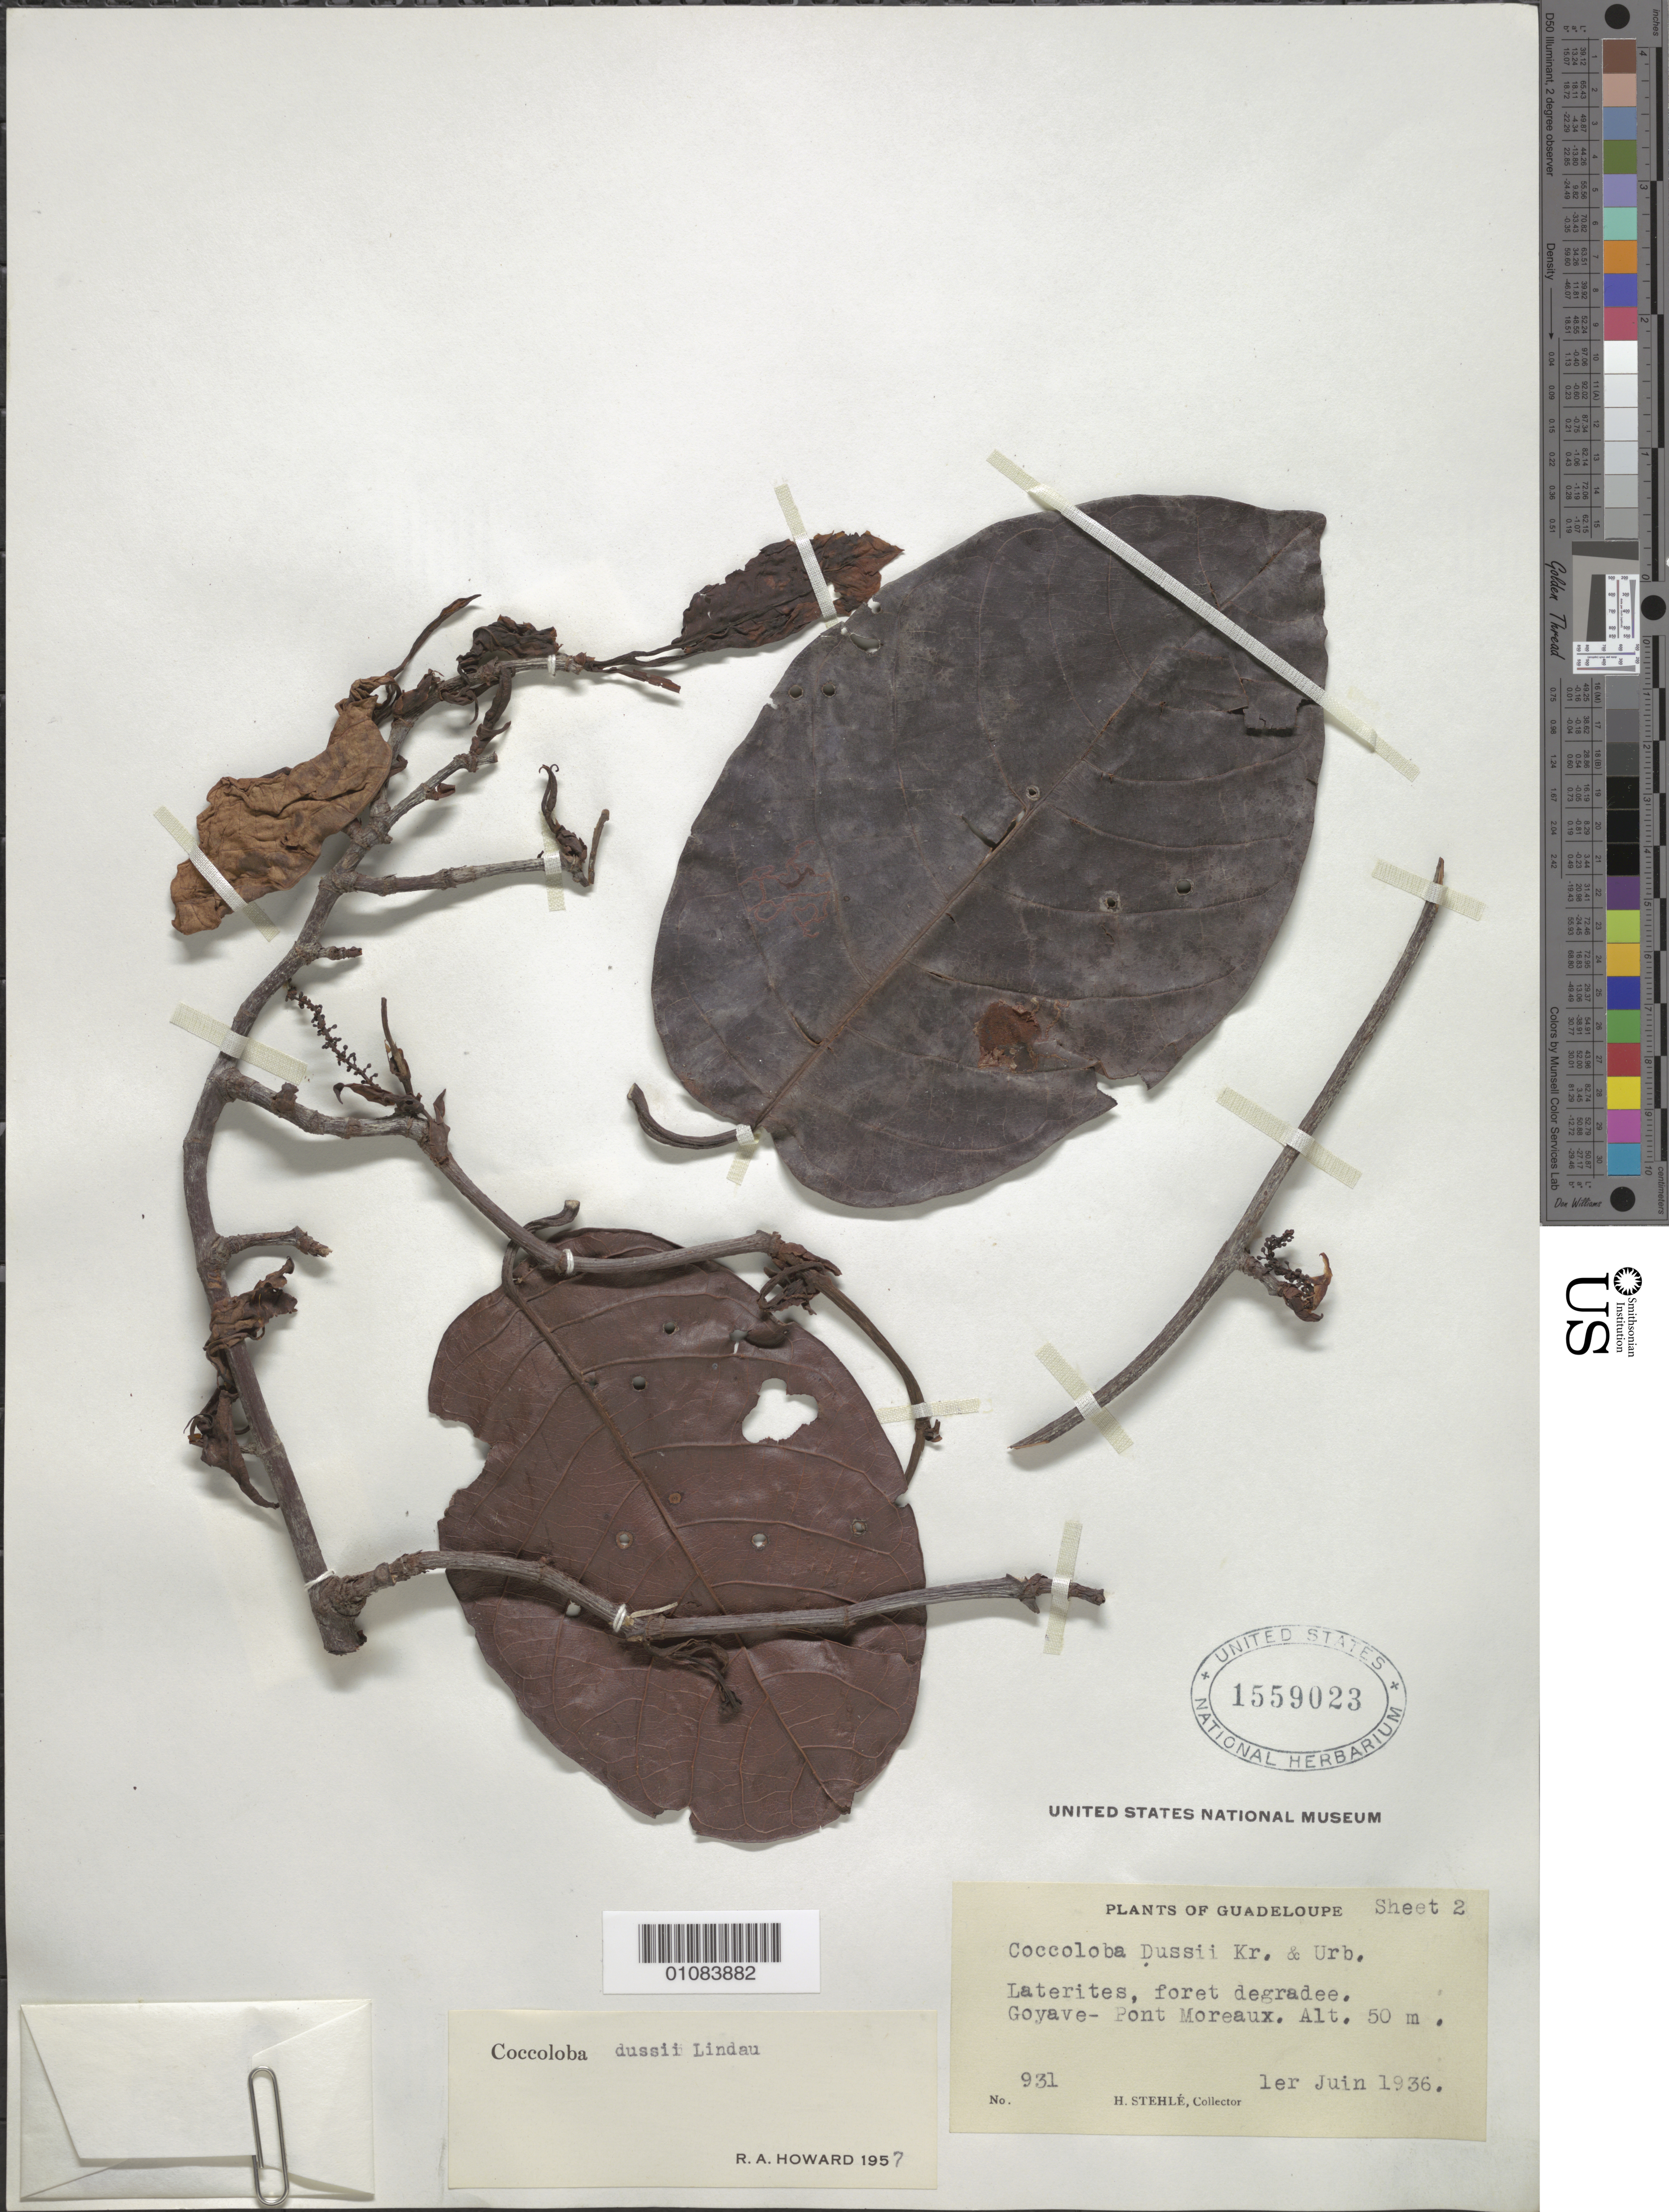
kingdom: Plantae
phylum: Tracheophyta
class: Magnoliopsida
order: Caryophyllales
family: Polygonaceae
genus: Coccoloba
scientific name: Coccoloba dussii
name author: Lindau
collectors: H. Stehlé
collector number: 931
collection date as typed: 01 Jun 1936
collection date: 1936-06-01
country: Guadeloupe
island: Basse Terre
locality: Laterites, foret degradee, Goyave- Pnt Moreaux.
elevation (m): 50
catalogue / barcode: US 1559023